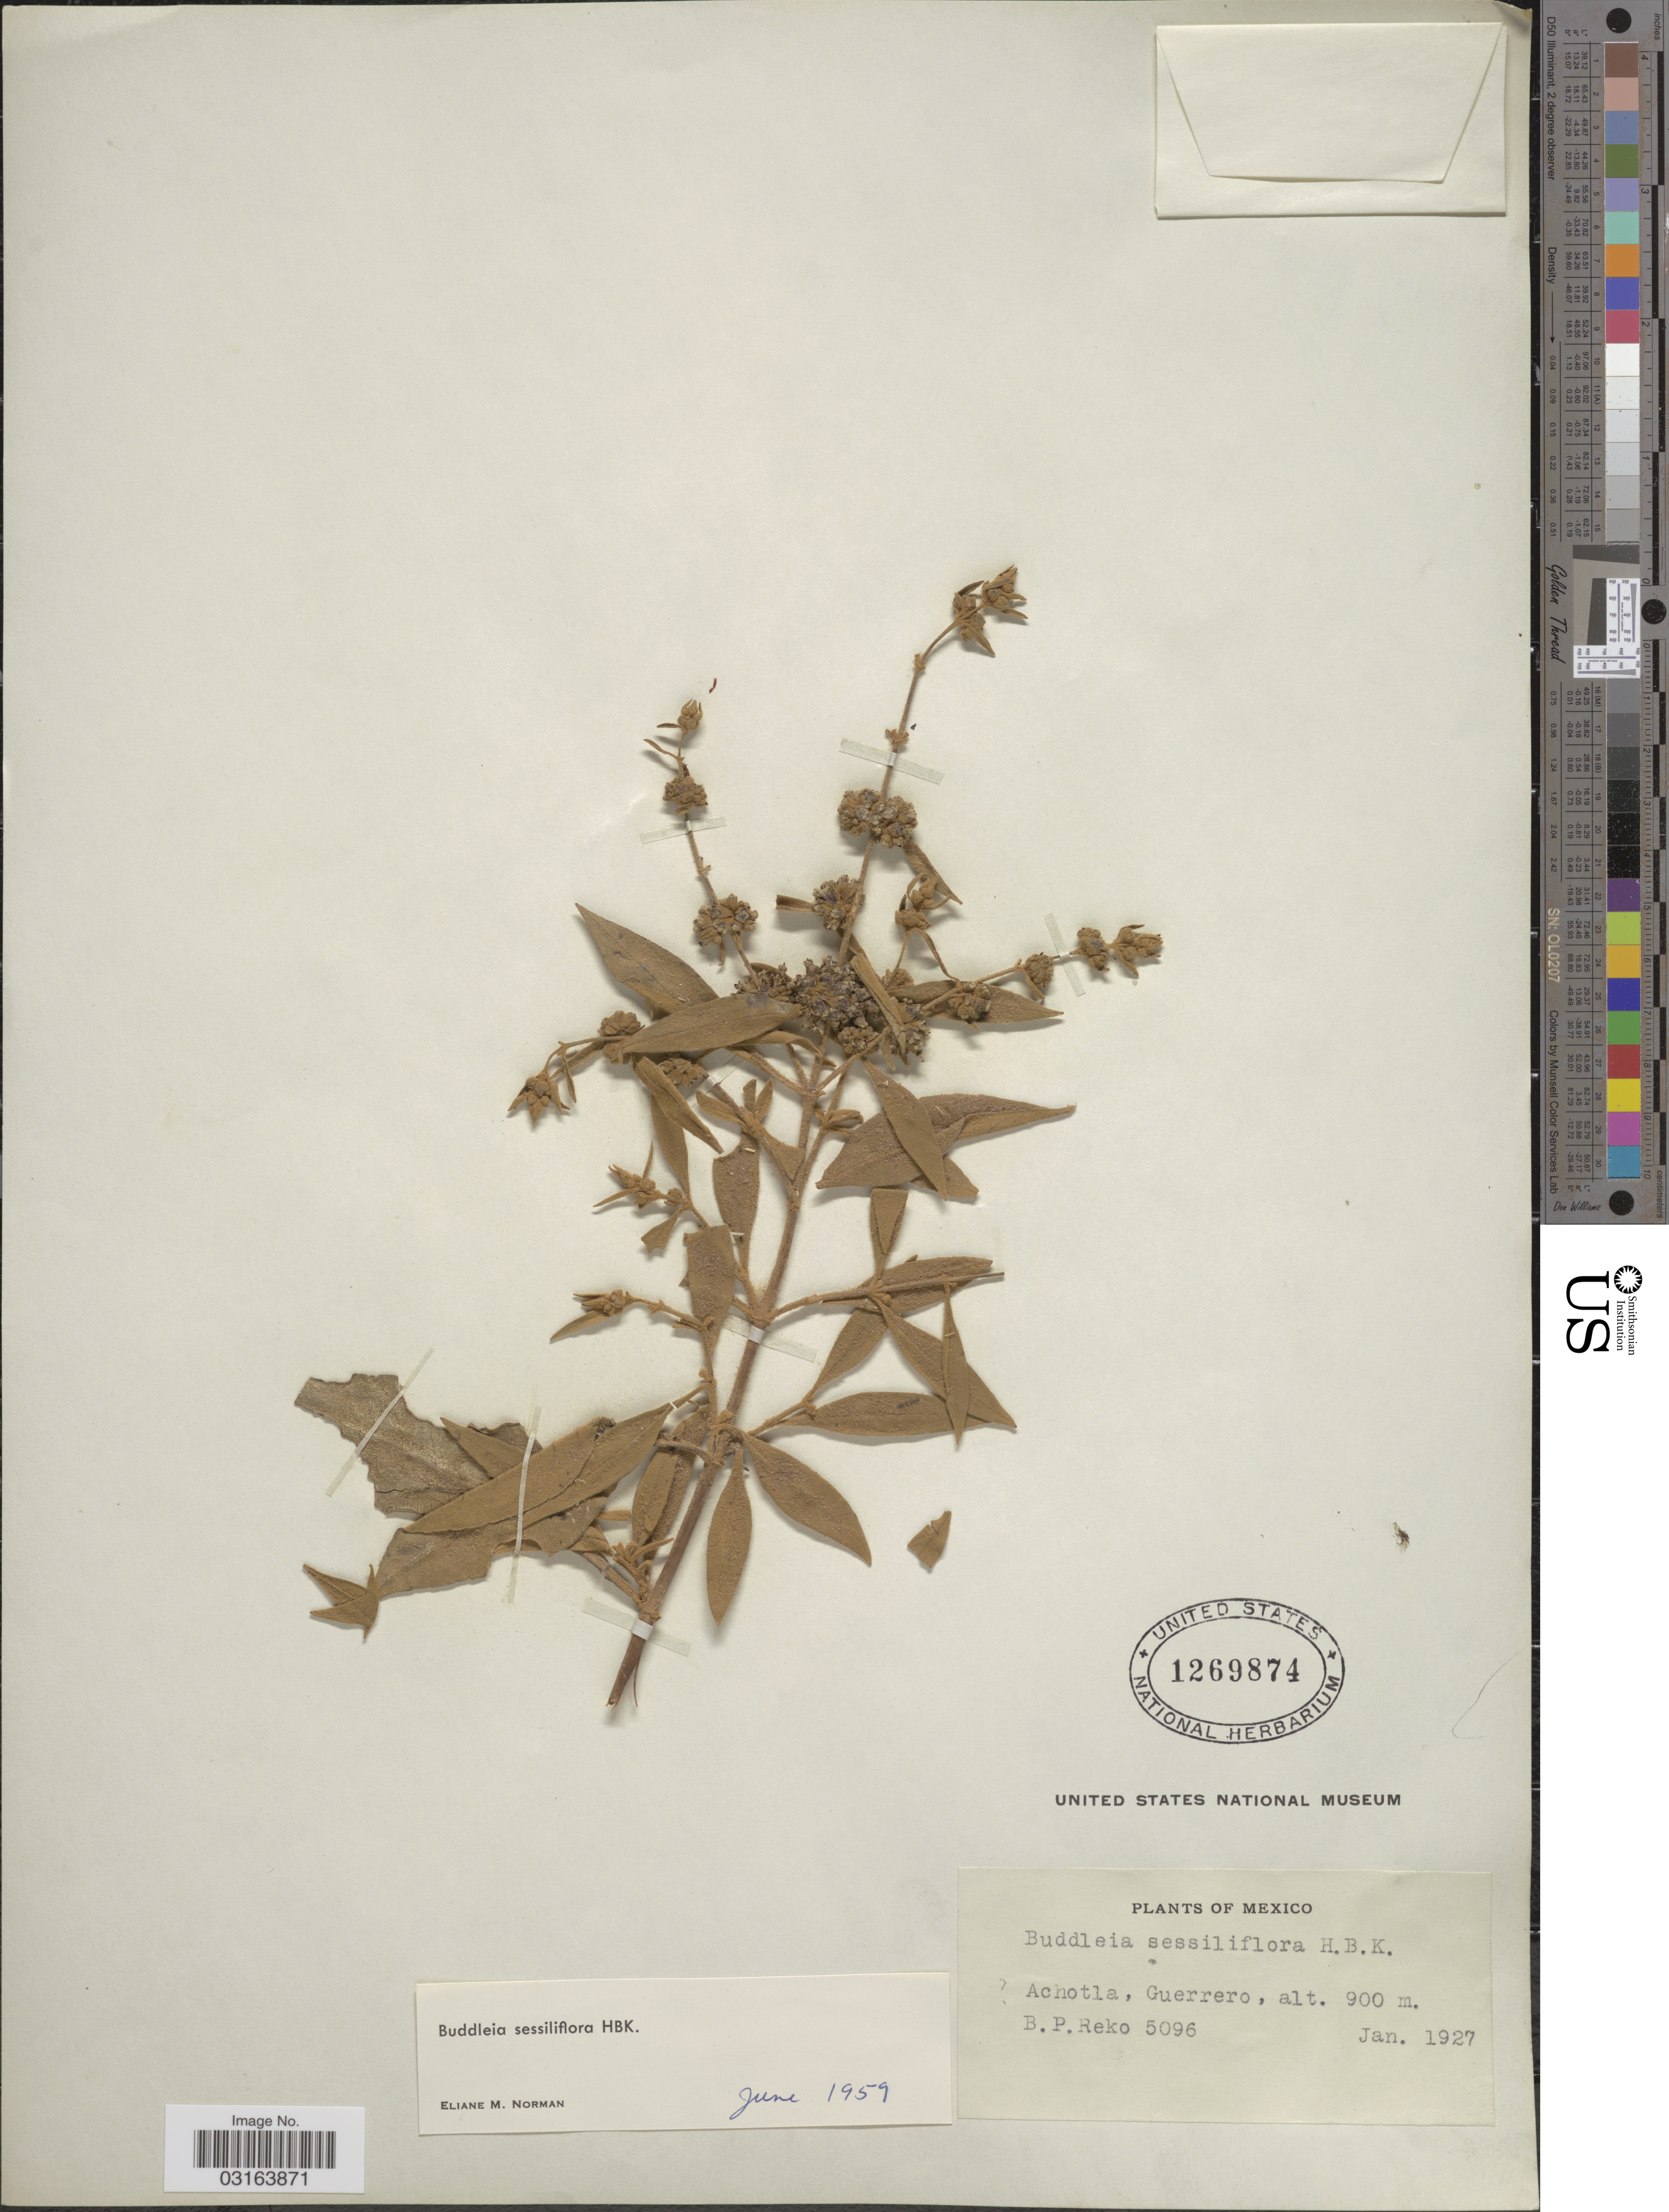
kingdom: Plantae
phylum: Tracheophyta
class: Magnoliopsida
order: Lamiales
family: Scrophulariaceae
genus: Buddleja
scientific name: Buddleja sessiliflora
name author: Kunth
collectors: B. P. Reko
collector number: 5096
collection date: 1927-01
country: Mexico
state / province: Guerrero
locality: Achotla.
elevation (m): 900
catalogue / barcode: US 1269874